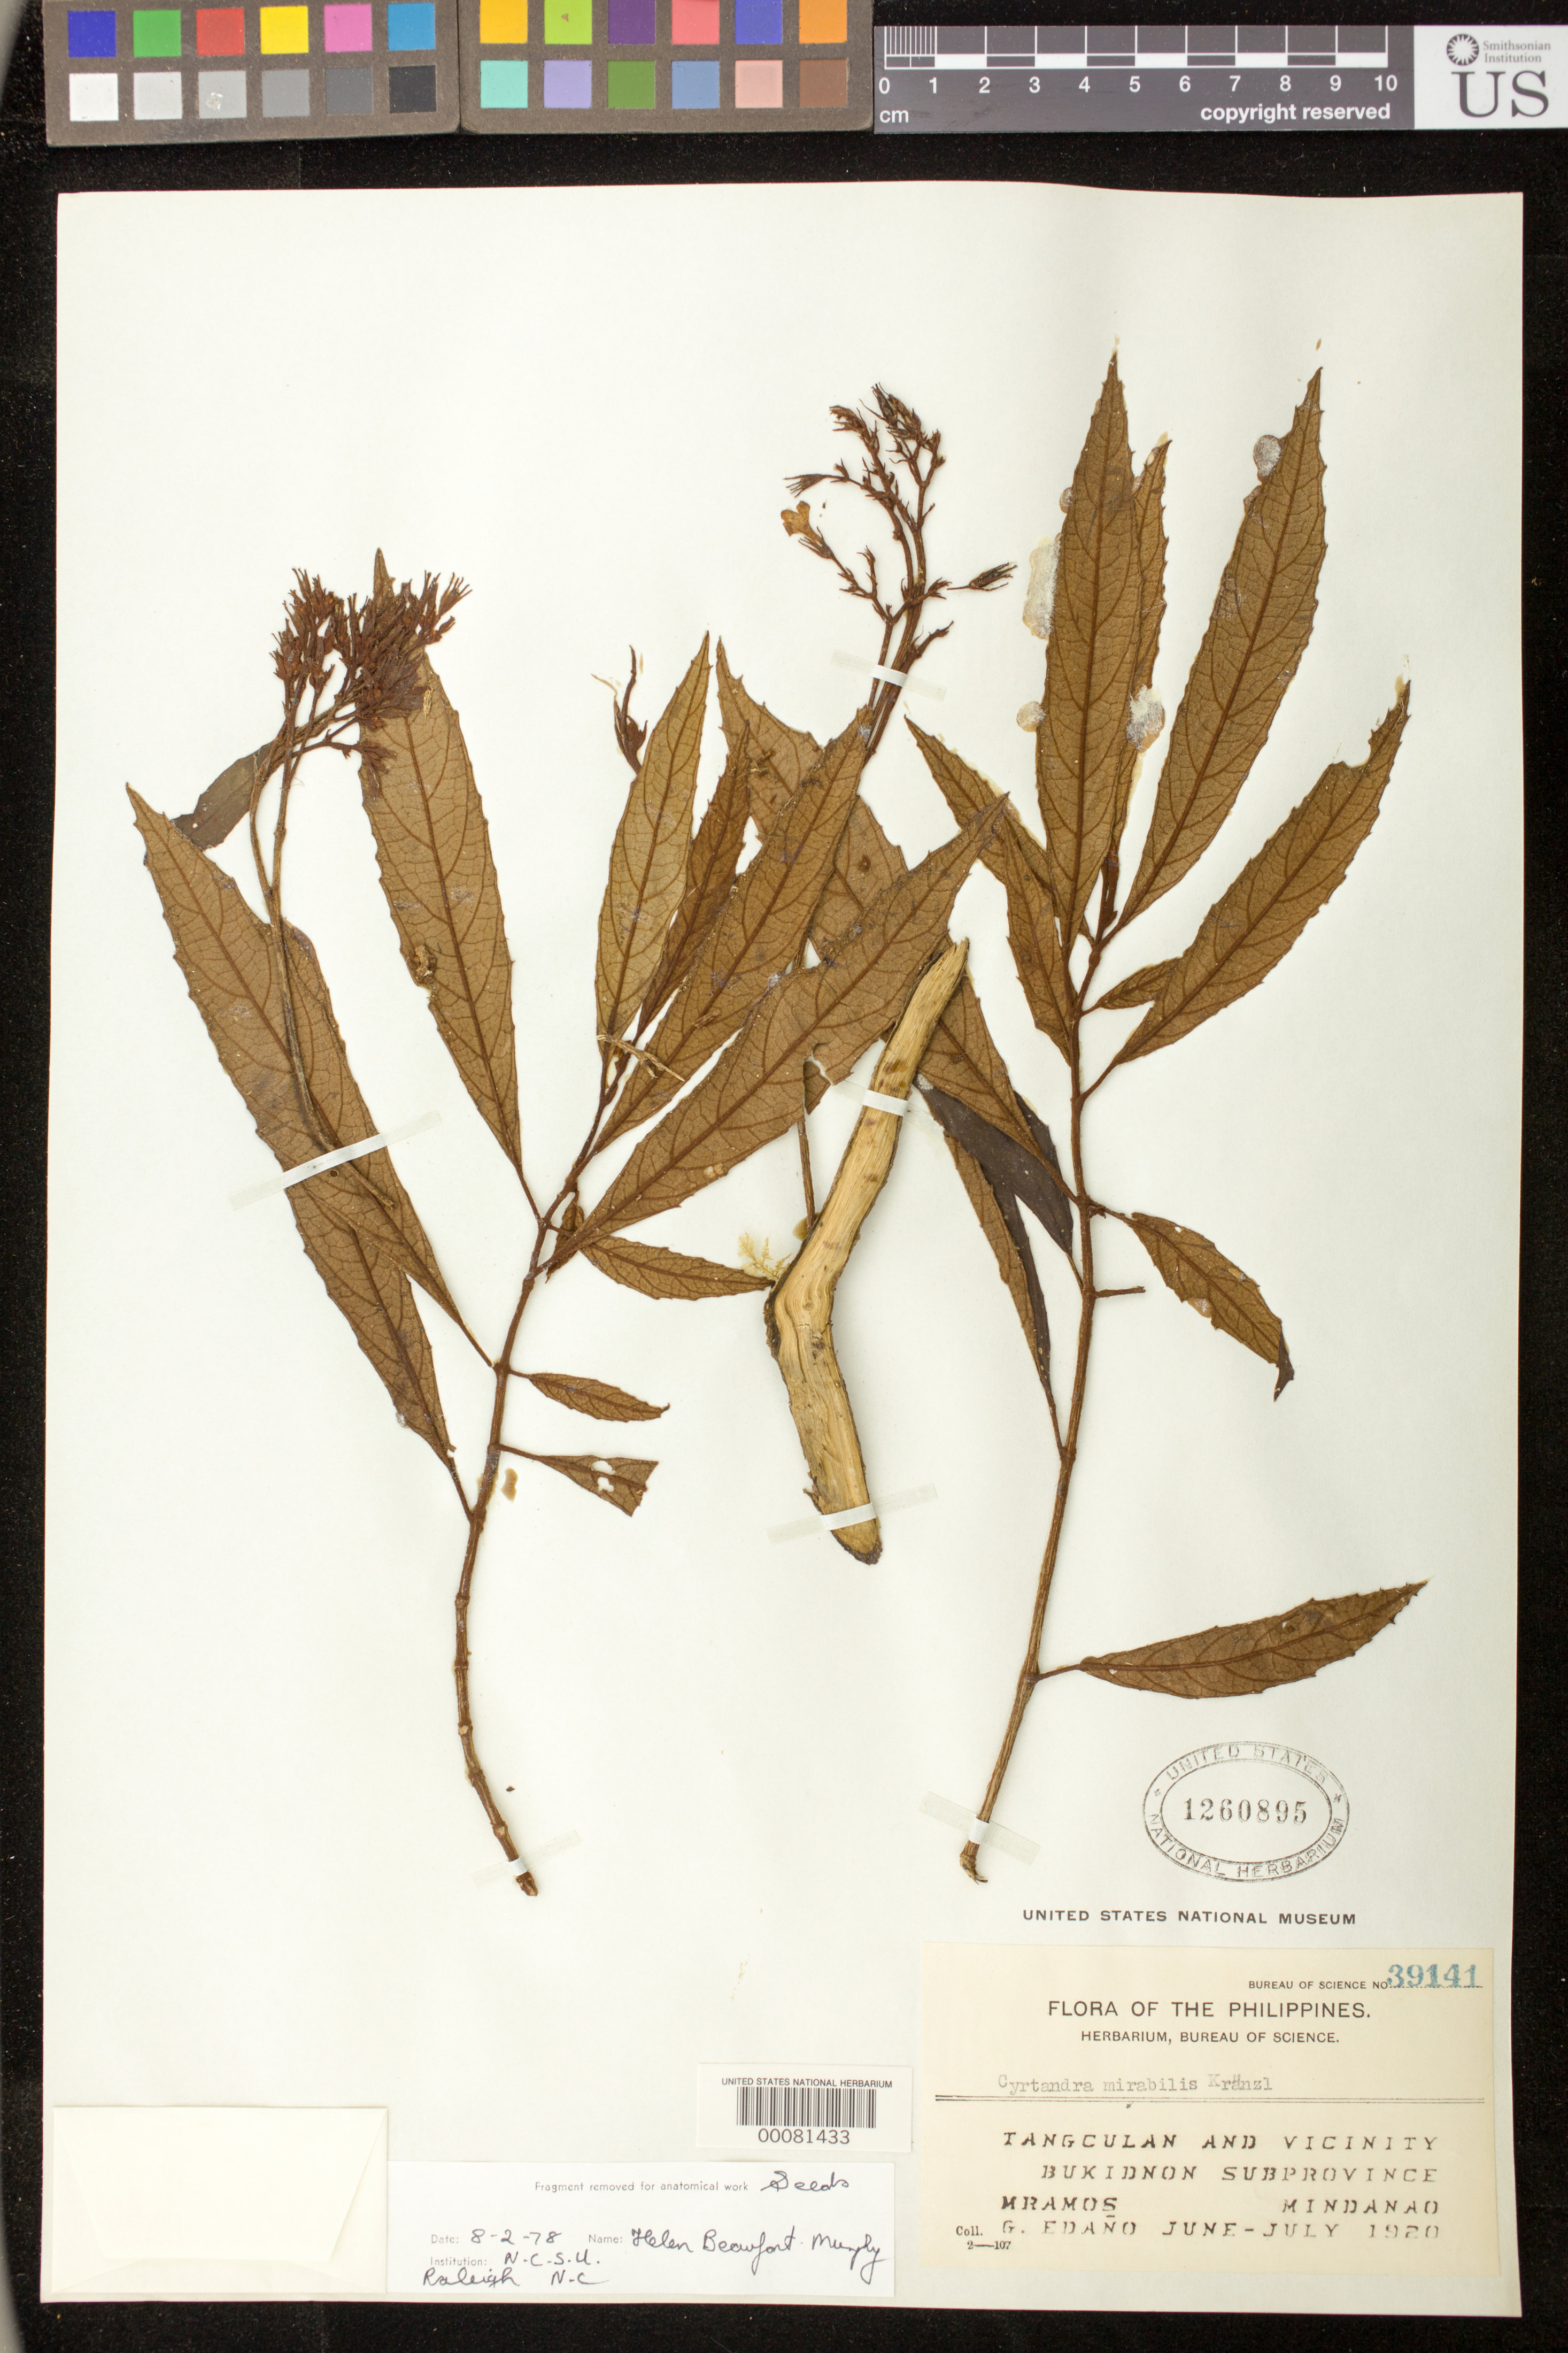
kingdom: Plantae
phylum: Tracheophyta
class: Magnoliopsida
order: Lamiales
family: Gesneriaceae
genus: Cyrtandra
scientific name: Cyrtandra mirabilis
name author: Kraenzl.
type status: Isoneotype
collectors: M. Ramos & G. Edaño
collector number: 39141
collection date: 1920-06/1920-07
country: Philippines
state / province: Northern Mindanao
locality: Tangculan and vicinity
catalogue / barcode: US 1260895